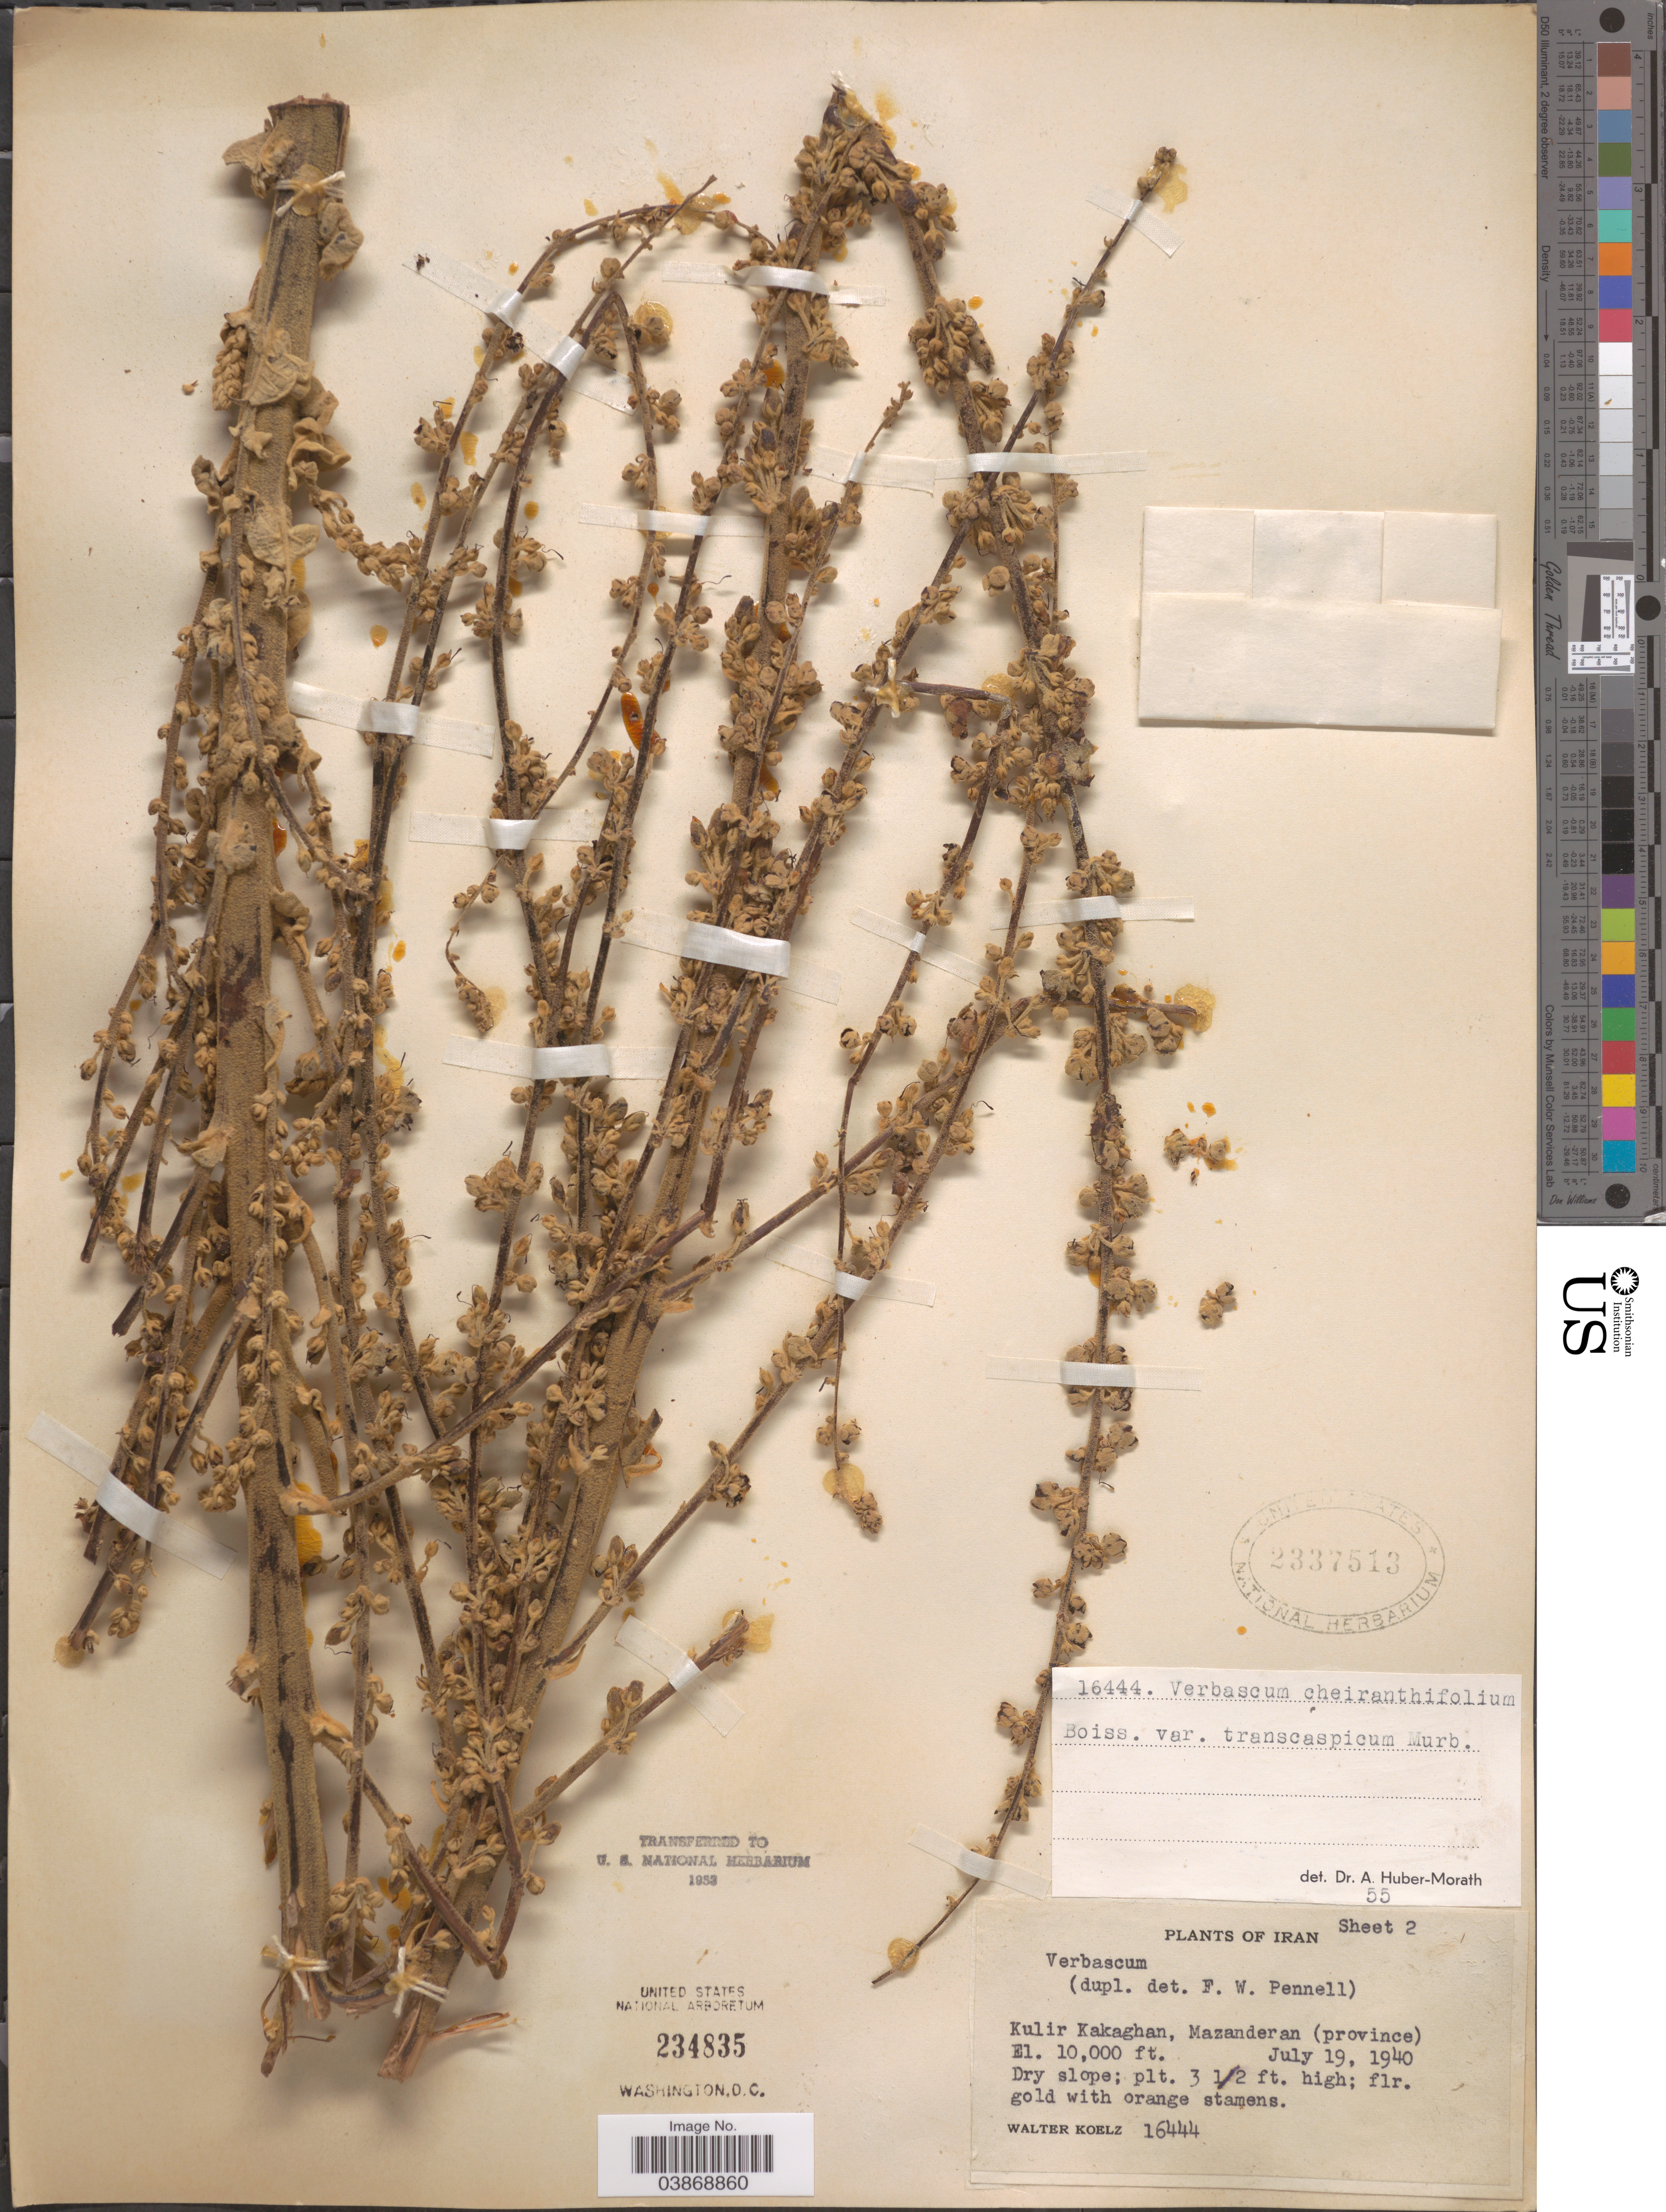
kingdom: Plantae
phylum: Tracheophyta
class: Magnoliopsida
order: Lamiales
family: Scrophulariaceae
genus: Verbascum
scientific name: Verbascum cheiranthifolium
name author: Boiss.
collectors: W. N. Koelz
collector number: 16444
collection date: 1940-07-19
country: Iran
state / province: Mazandaran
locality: Kulir Kakaghan, Mazanderan (province).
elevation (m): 3048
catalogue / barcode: US 2337513